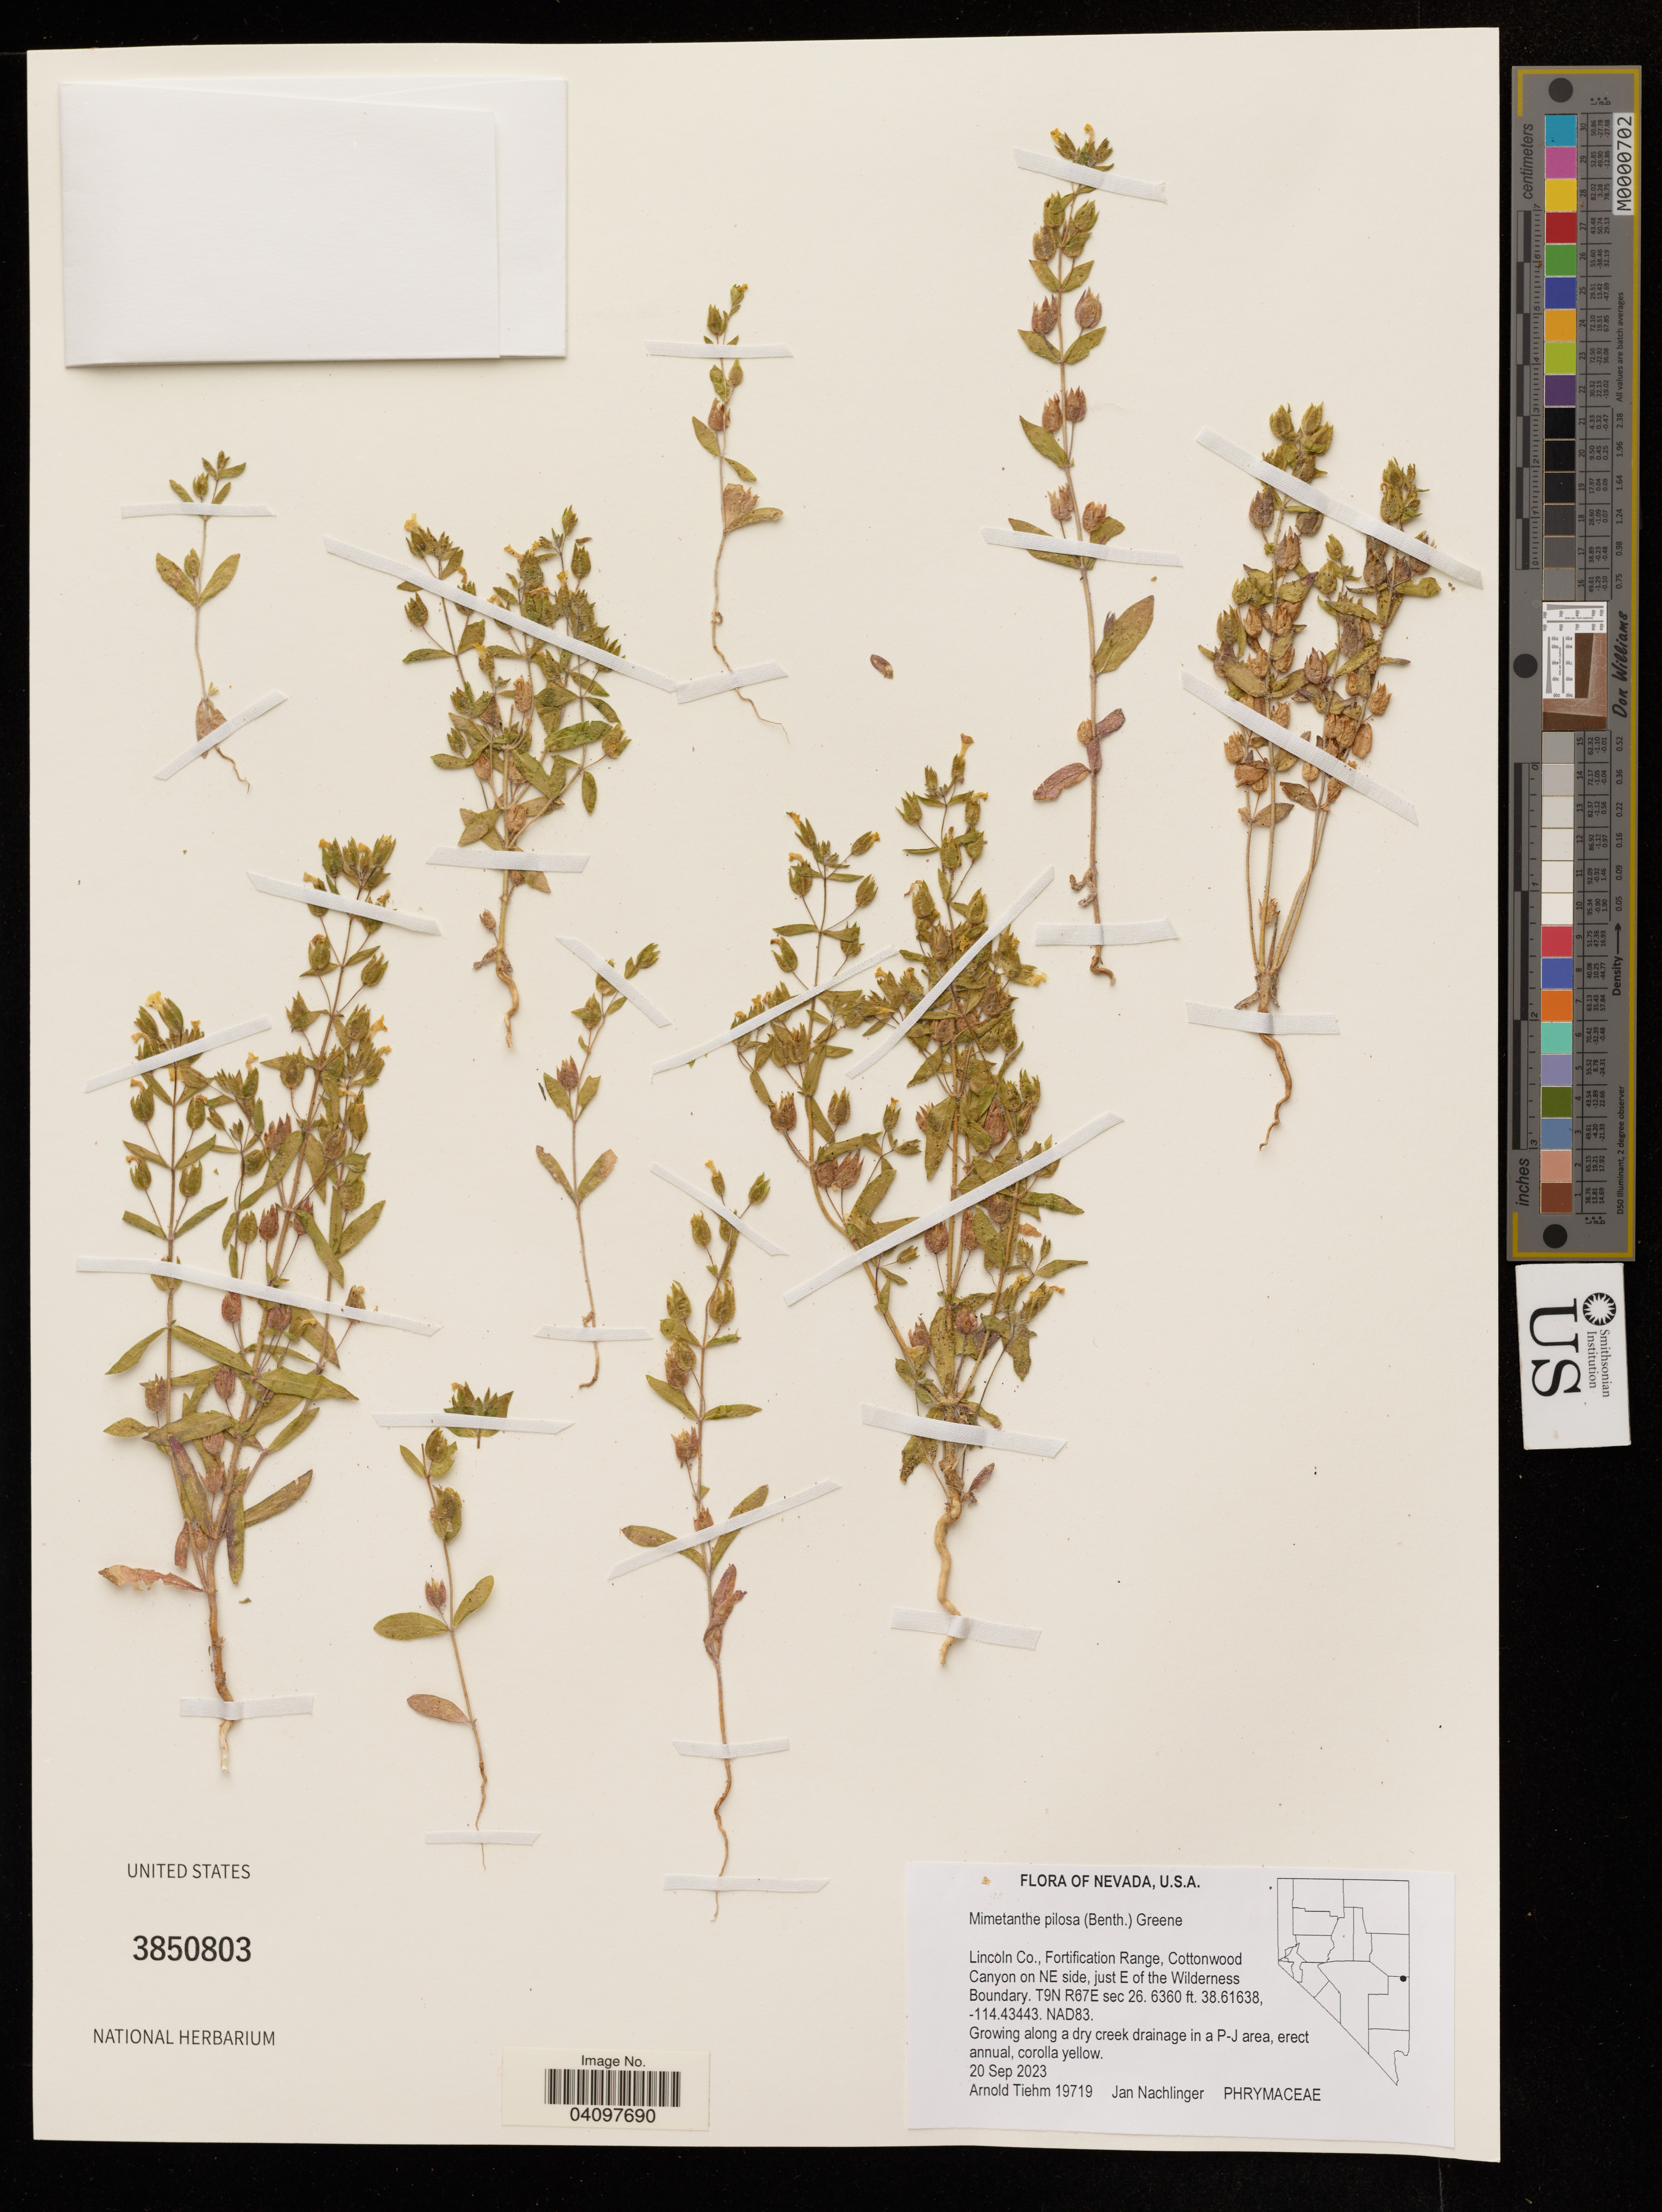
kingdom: Plantae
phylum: Tracheophyta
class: Magnoliopsida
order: Lamiales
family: Phrymaceae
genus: Mimetanthe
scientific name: Mimetanthe pilosa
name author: (Benth.) Greene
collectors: A. Tiehm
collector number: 19719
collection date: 2023-09-20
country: United States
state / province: Nevada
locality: Lincoln Co., Fortification Range, Cottonwood Canyon on NE side, just E of the Wilderness Boundary. T9N R67E sec 26.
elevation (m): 1939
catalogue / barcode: US 3850803